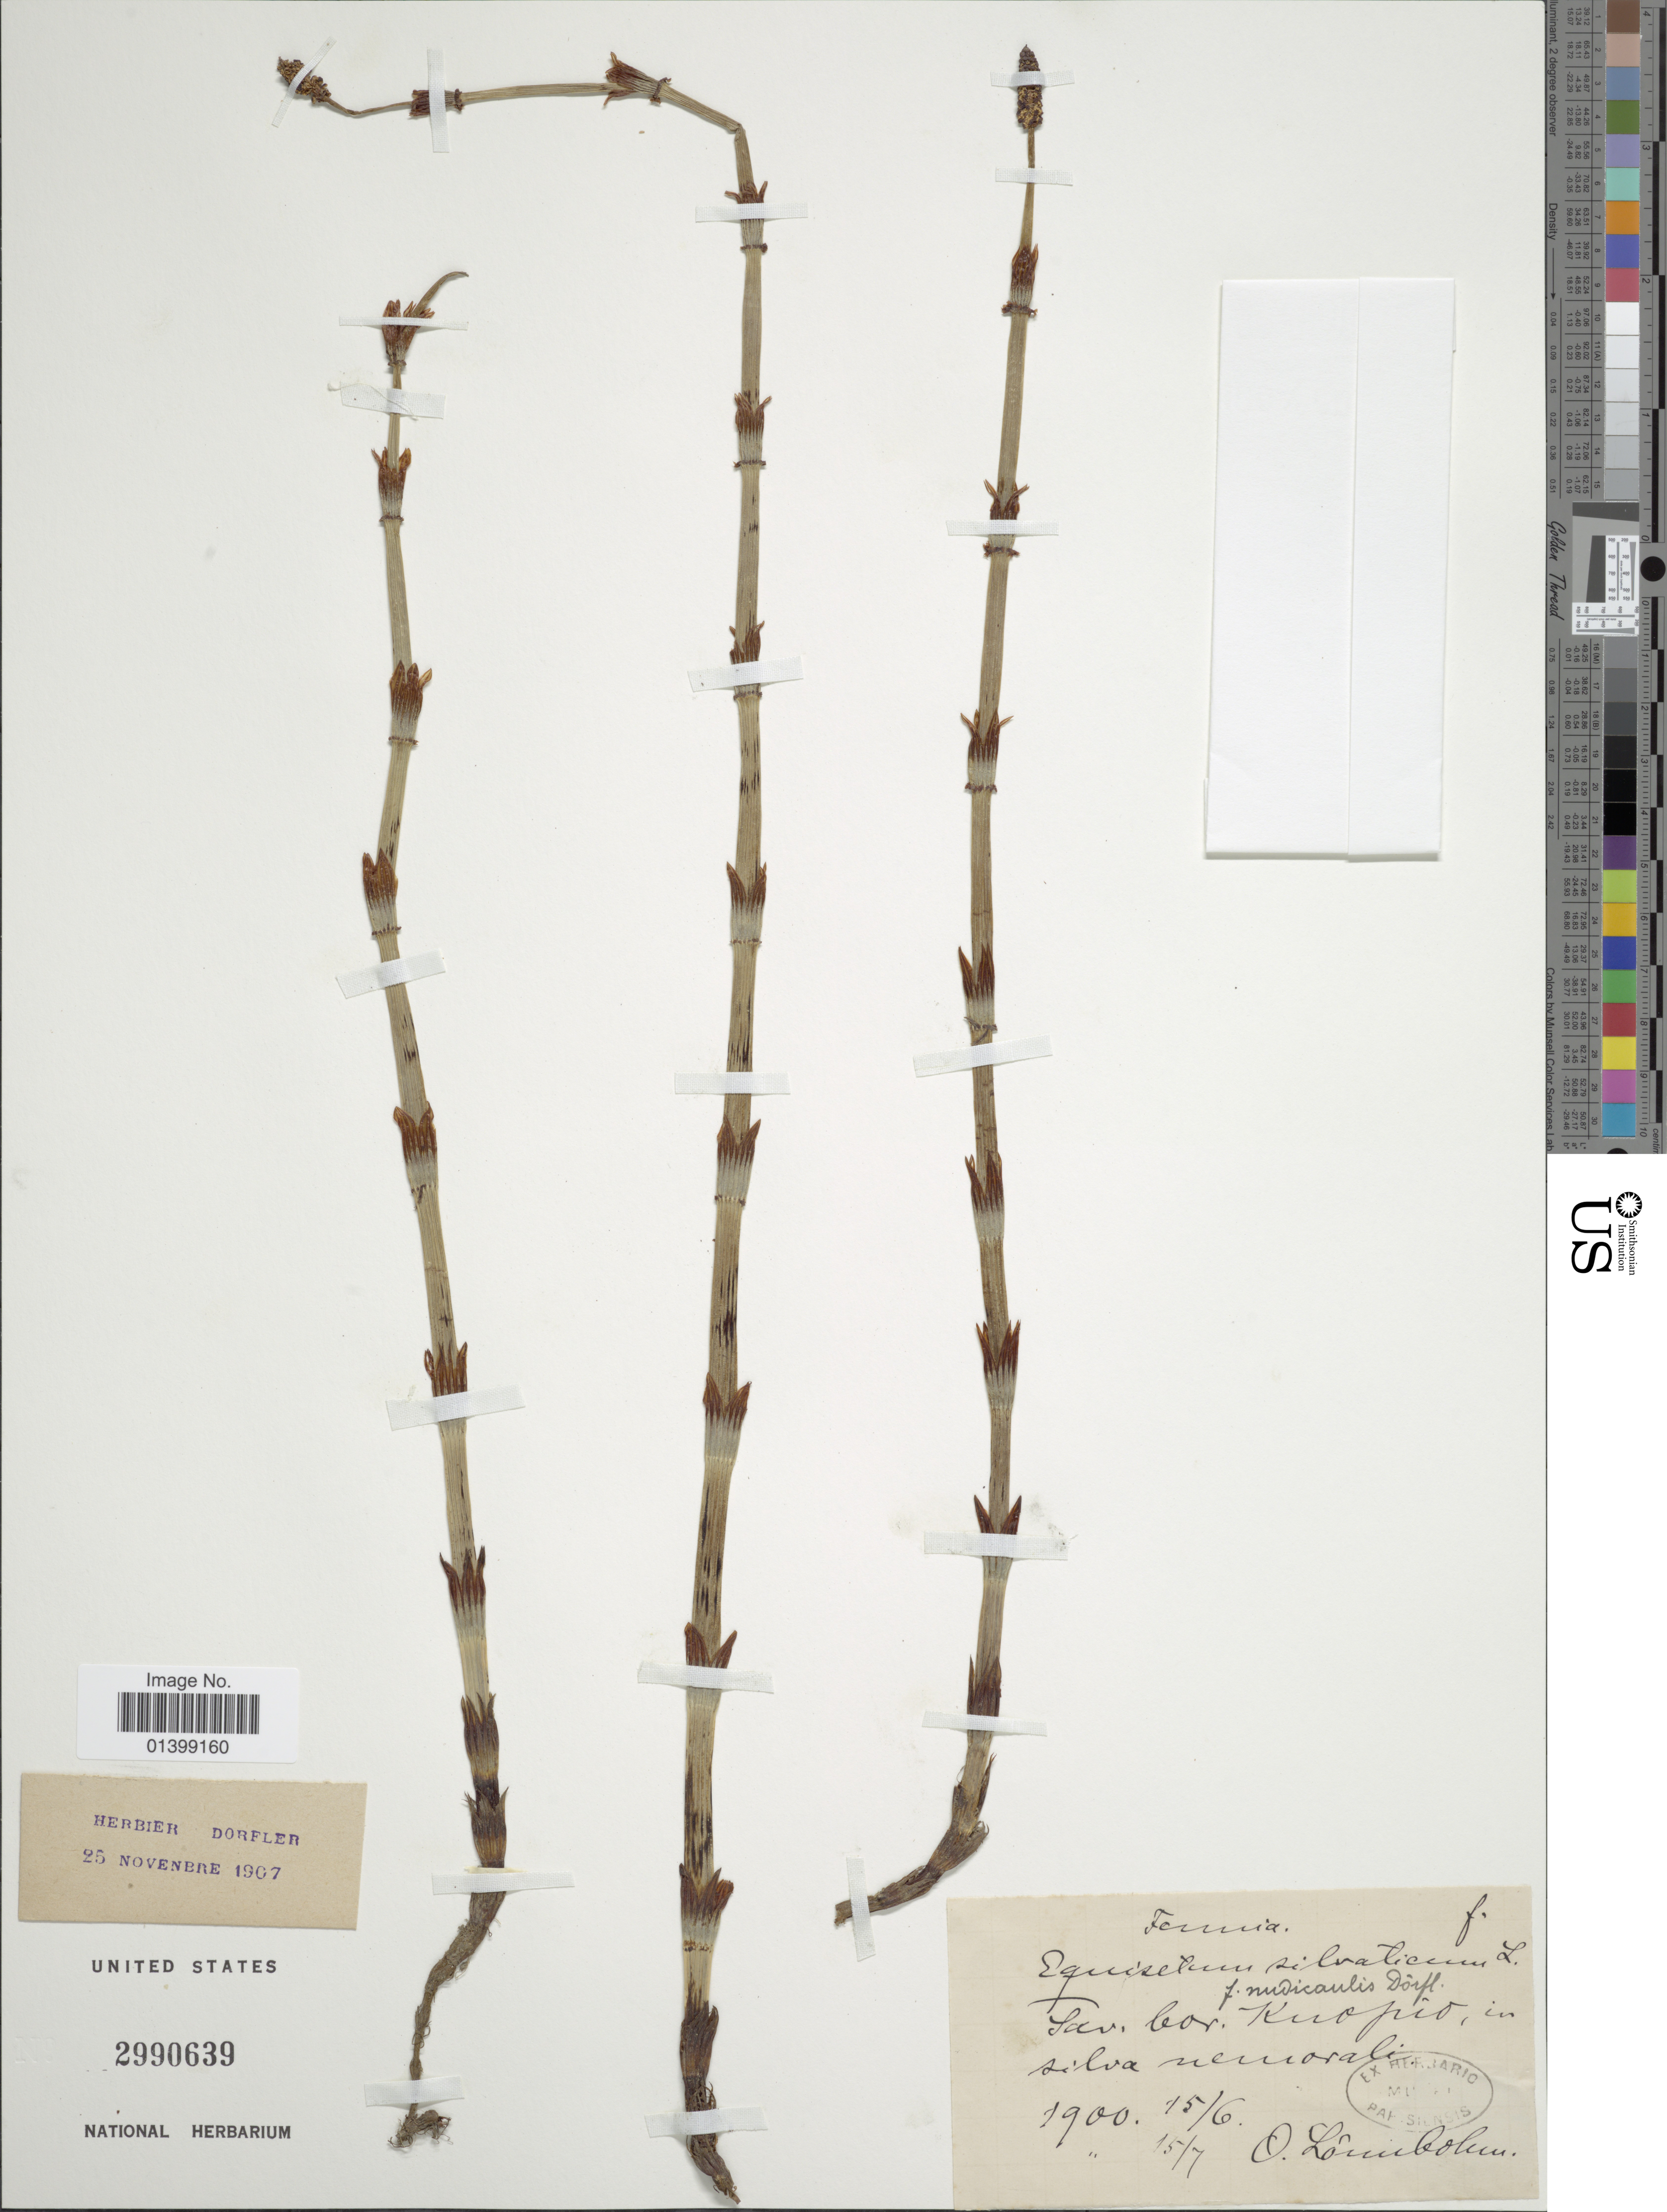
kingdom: Plantae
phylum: Tracheophyta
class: Polypodiopsida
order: Equisetales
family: Equisetaceae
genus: Equisetum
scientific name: Equisetum sylvaticum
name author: L.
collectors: O. Lönnbohm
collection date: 1900-06-15/1900-07-15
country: Finland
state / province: Pohjois-Savo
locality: Kuopio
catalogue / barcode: US 2990639